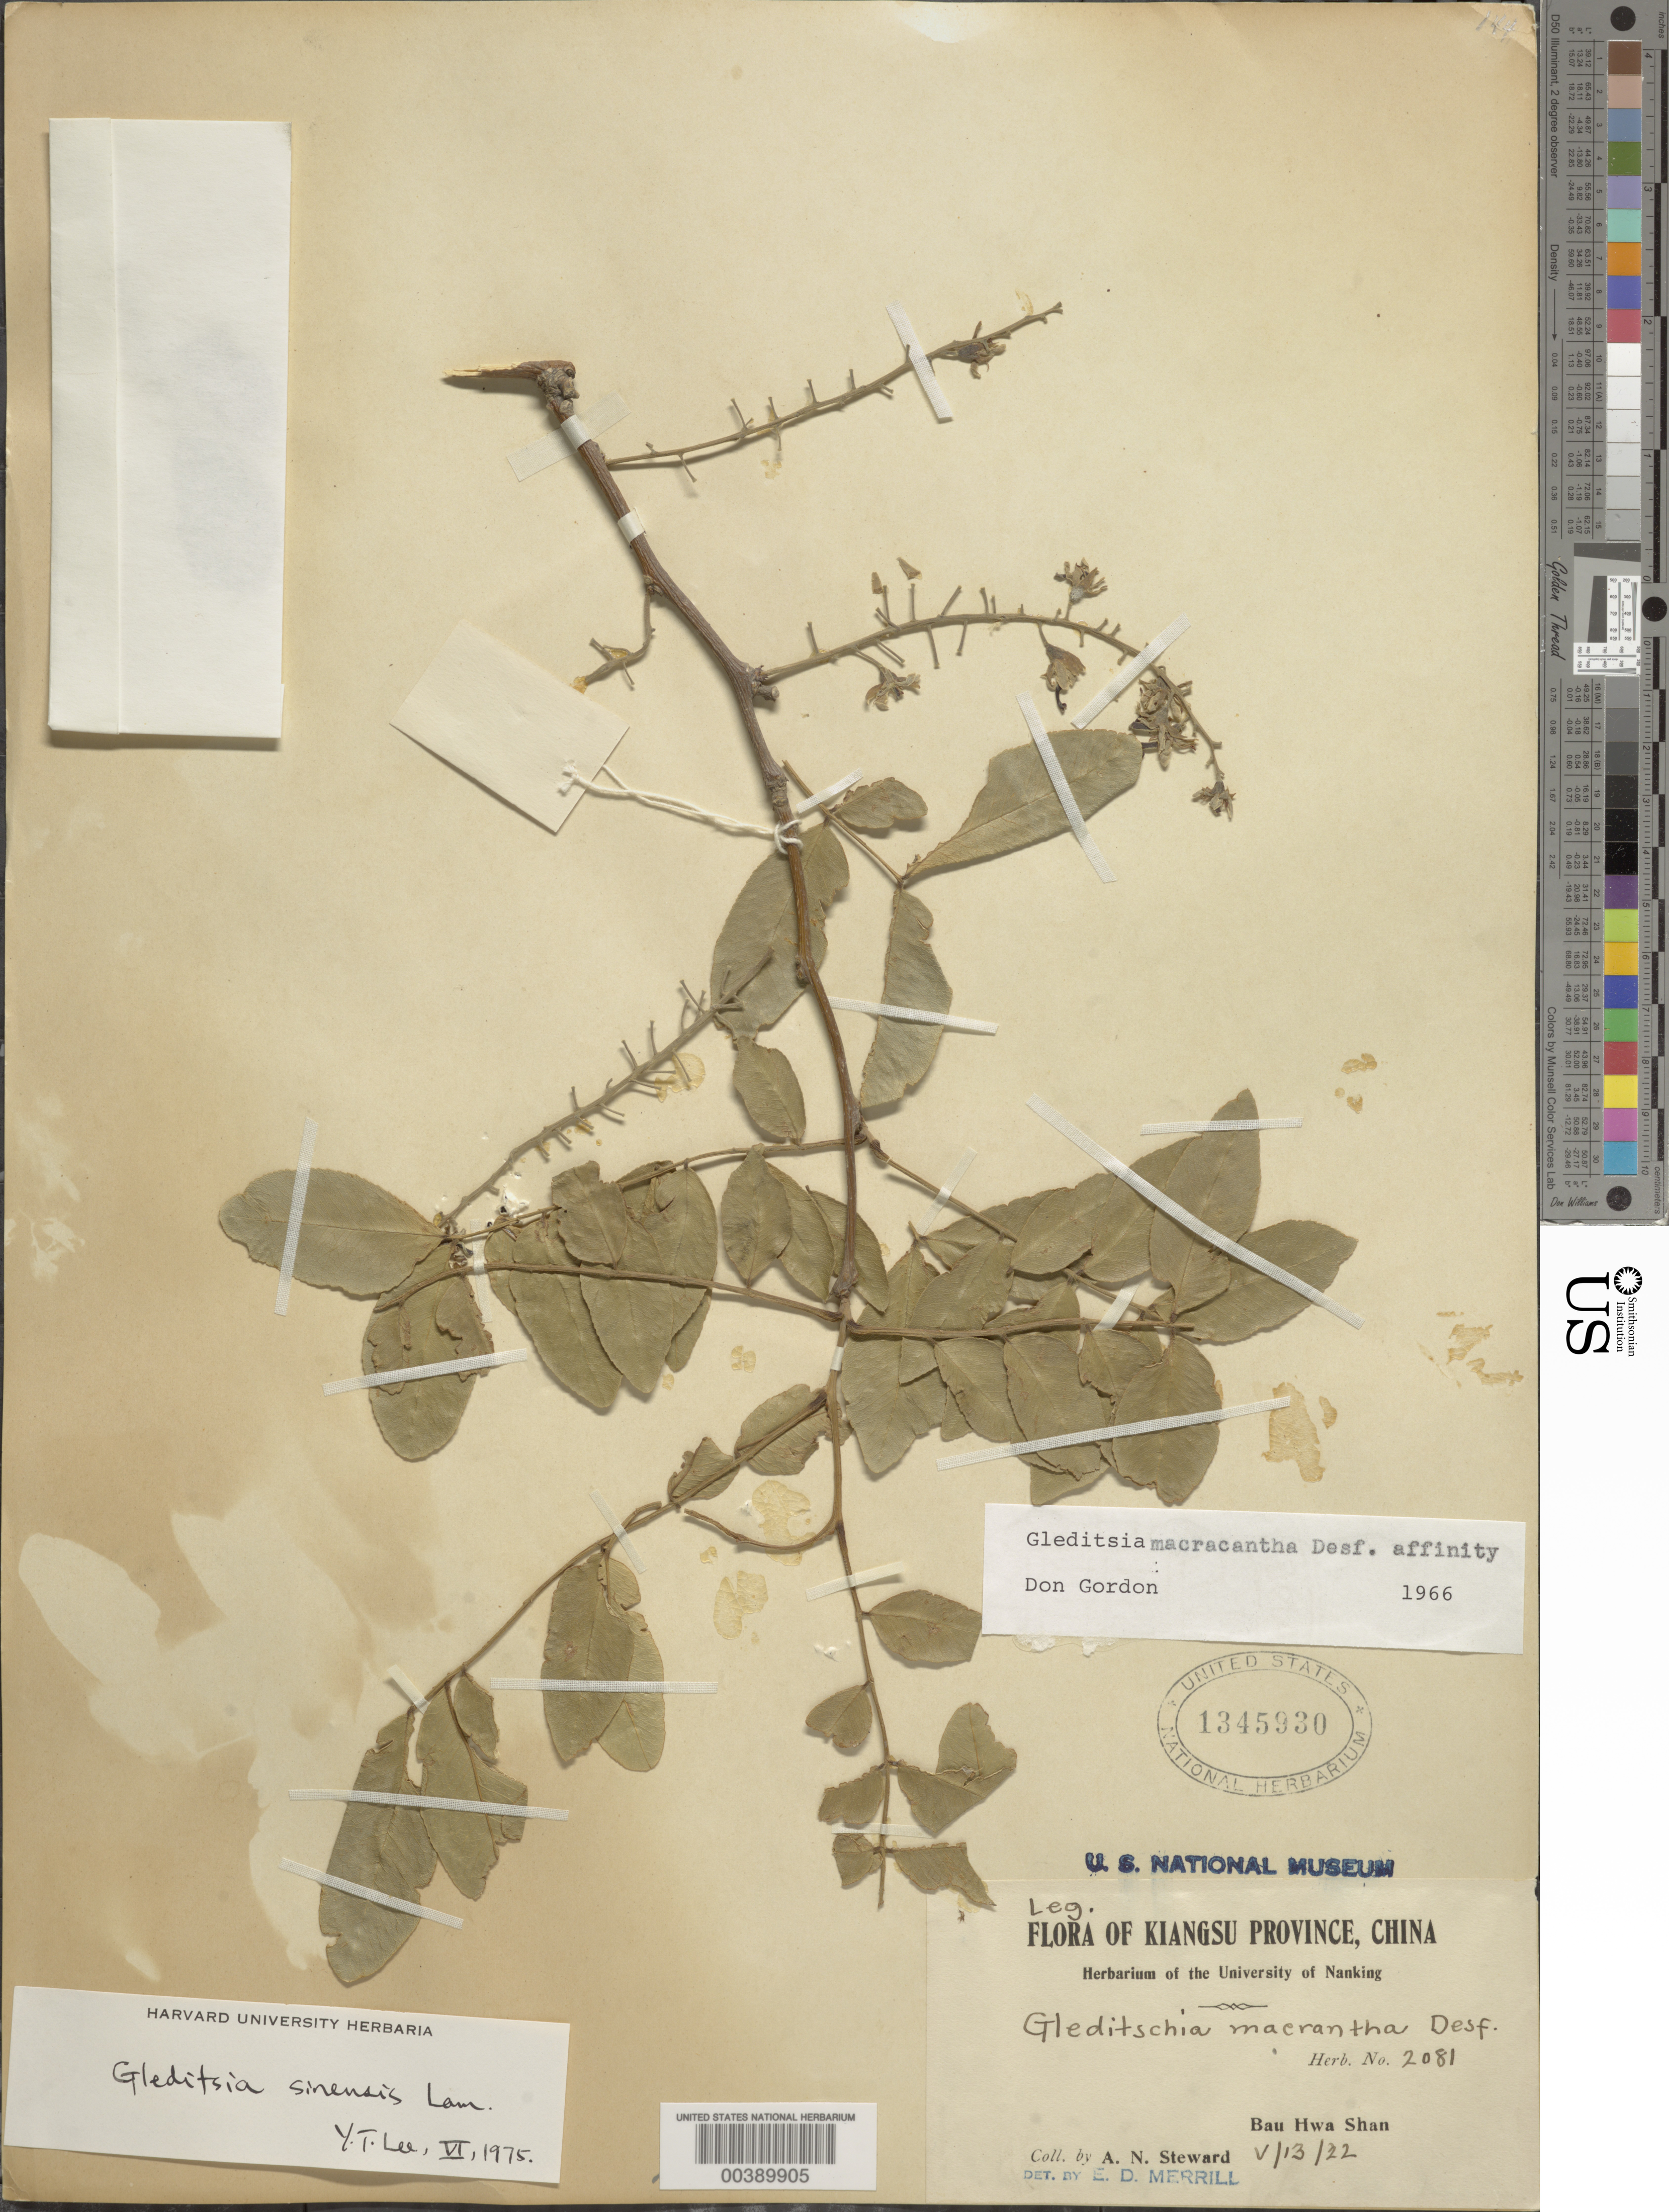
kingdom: Plantae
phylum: Tracheophyta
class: Magnoliopsida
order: Fabales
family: Fabaceae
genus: Gleditsia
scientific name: Gleditsia sinensis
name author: Lam.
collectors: A. N. Steward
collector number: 2081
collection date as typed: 13 May 1922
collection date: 1922-05-13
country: China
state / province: Jiangsu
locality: Bau hwa shan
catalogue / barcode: US 1345930